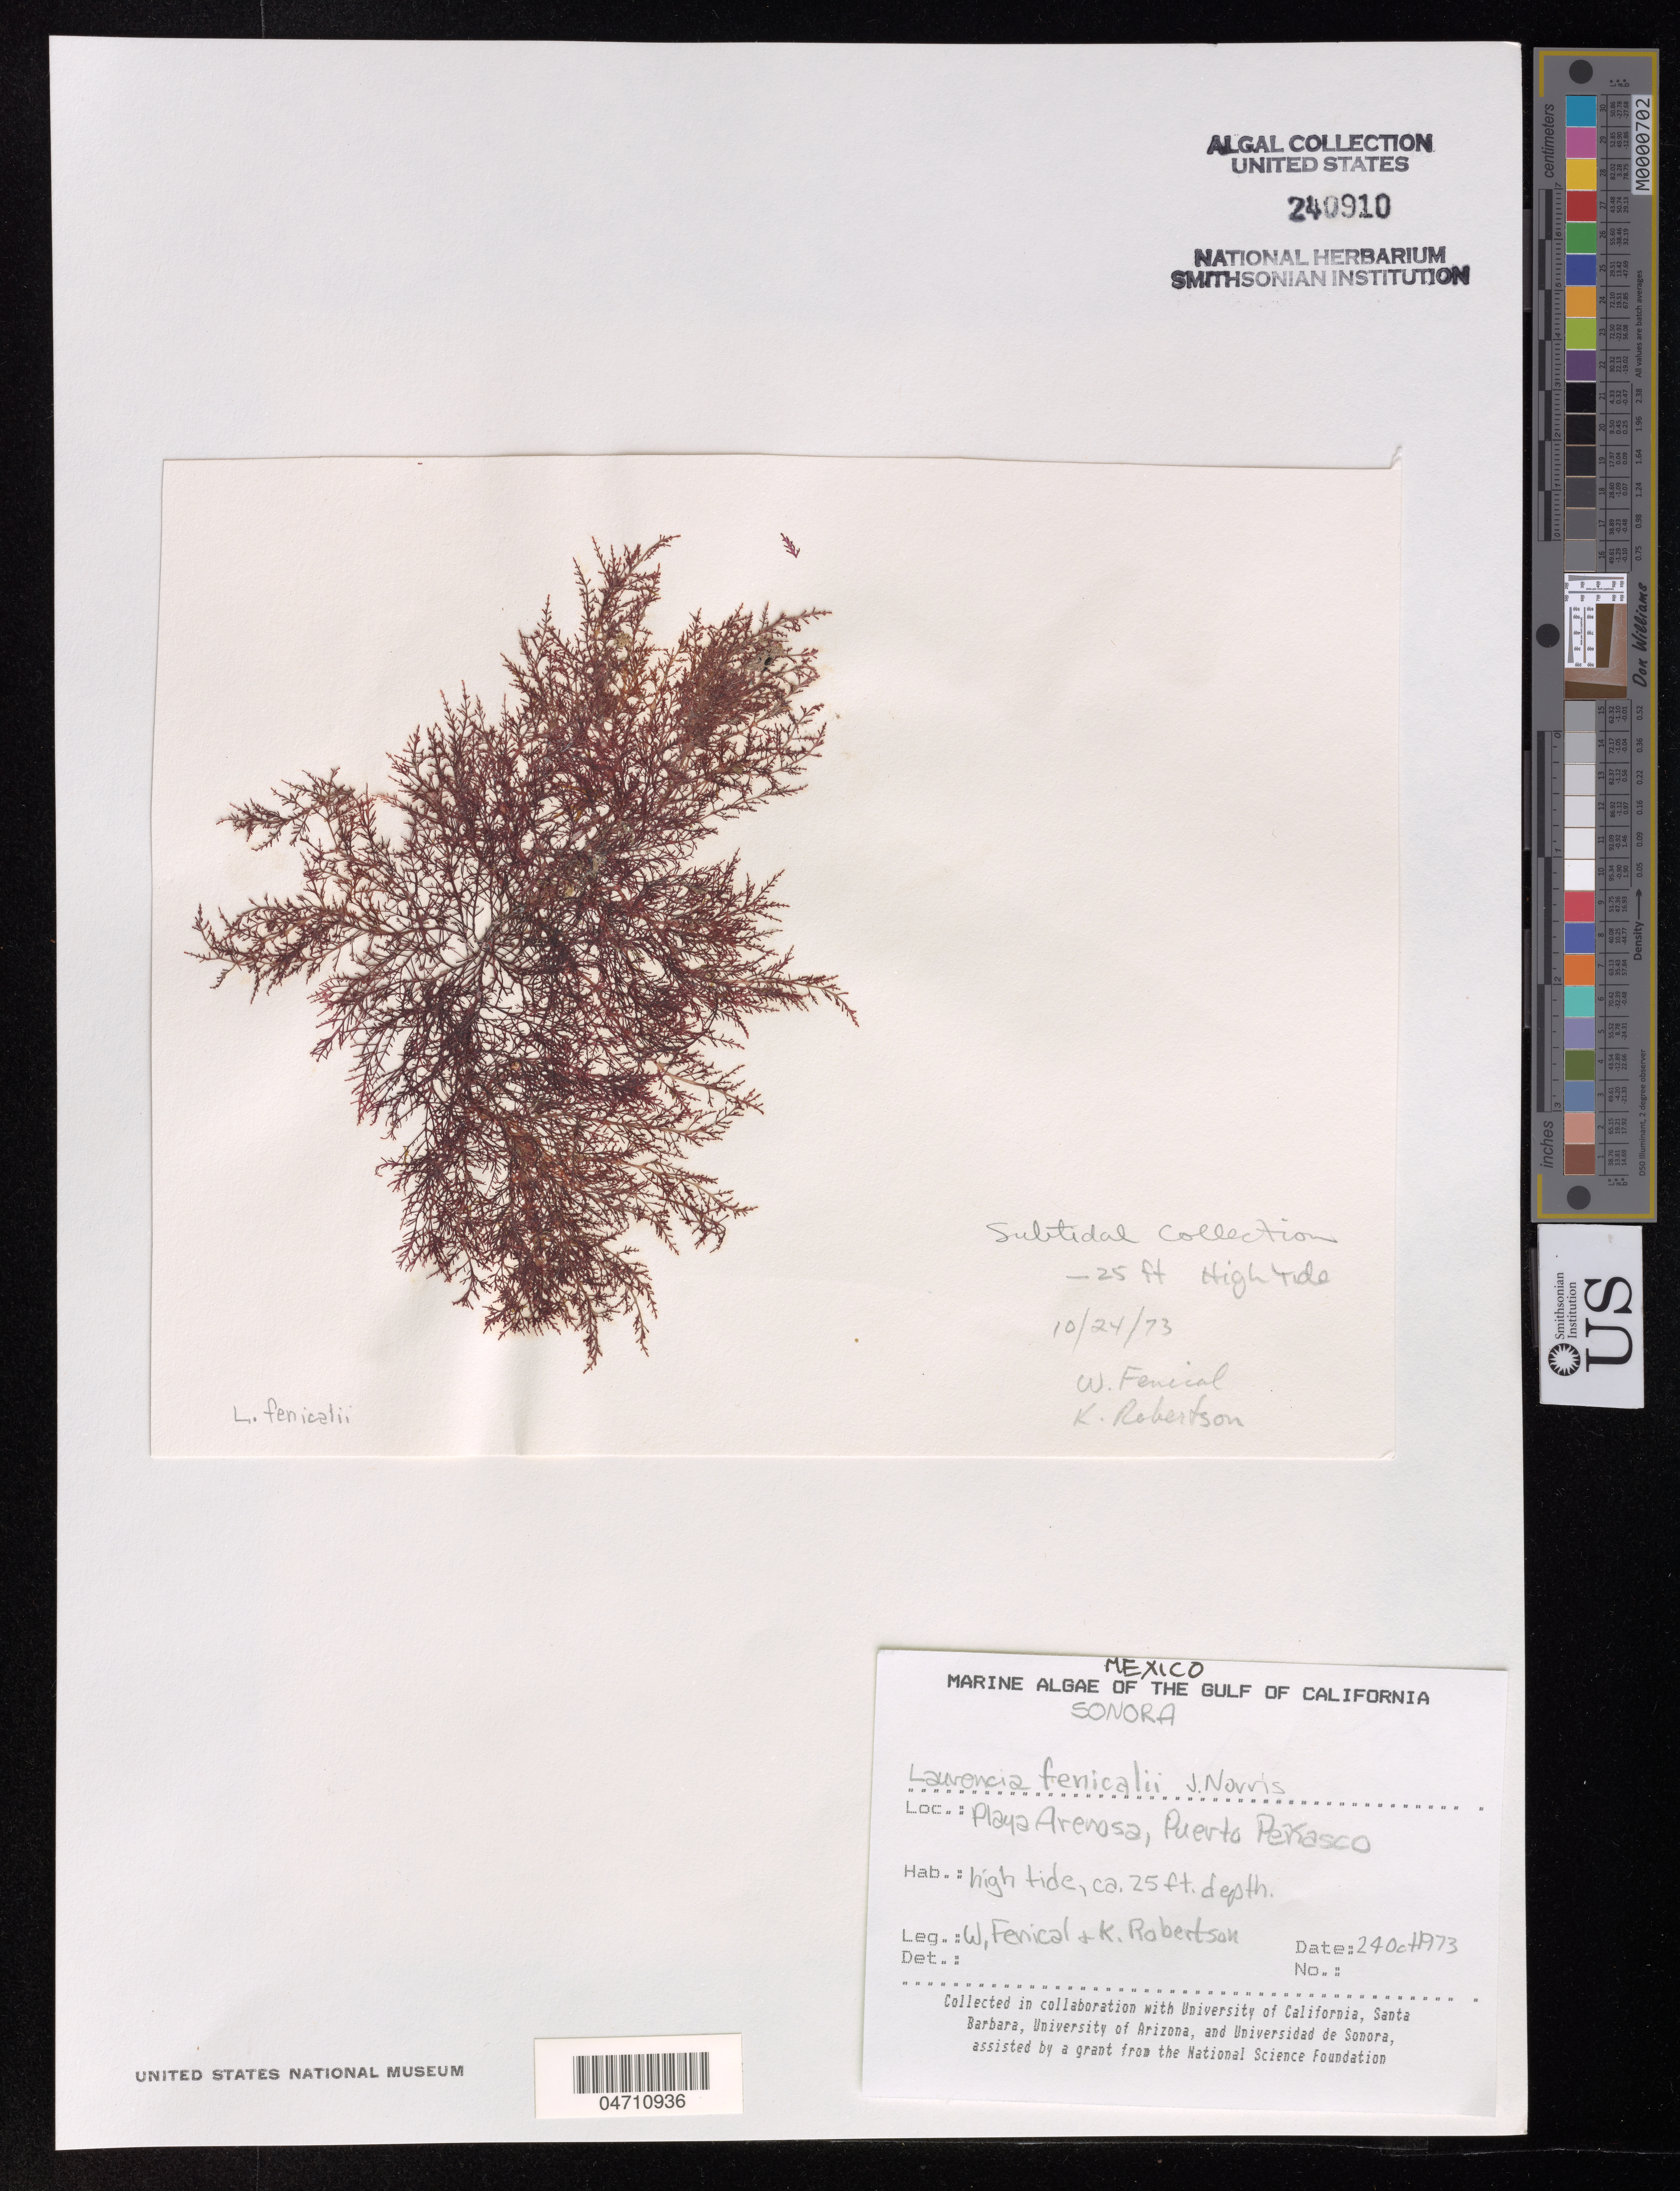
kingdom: Plantae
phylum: Rhodophyta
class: Florideophyceae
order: Ceramiales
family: Rhodomelaceae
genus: Laurencia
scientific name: Laurencia fenicalii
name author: J.N. Norris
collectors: W. Fenical & K. Robertson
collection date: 1973-10-24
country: United States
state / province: California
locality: Playa Arenosa, Puerto Petrasco.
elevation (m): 8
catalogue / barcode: US 240910